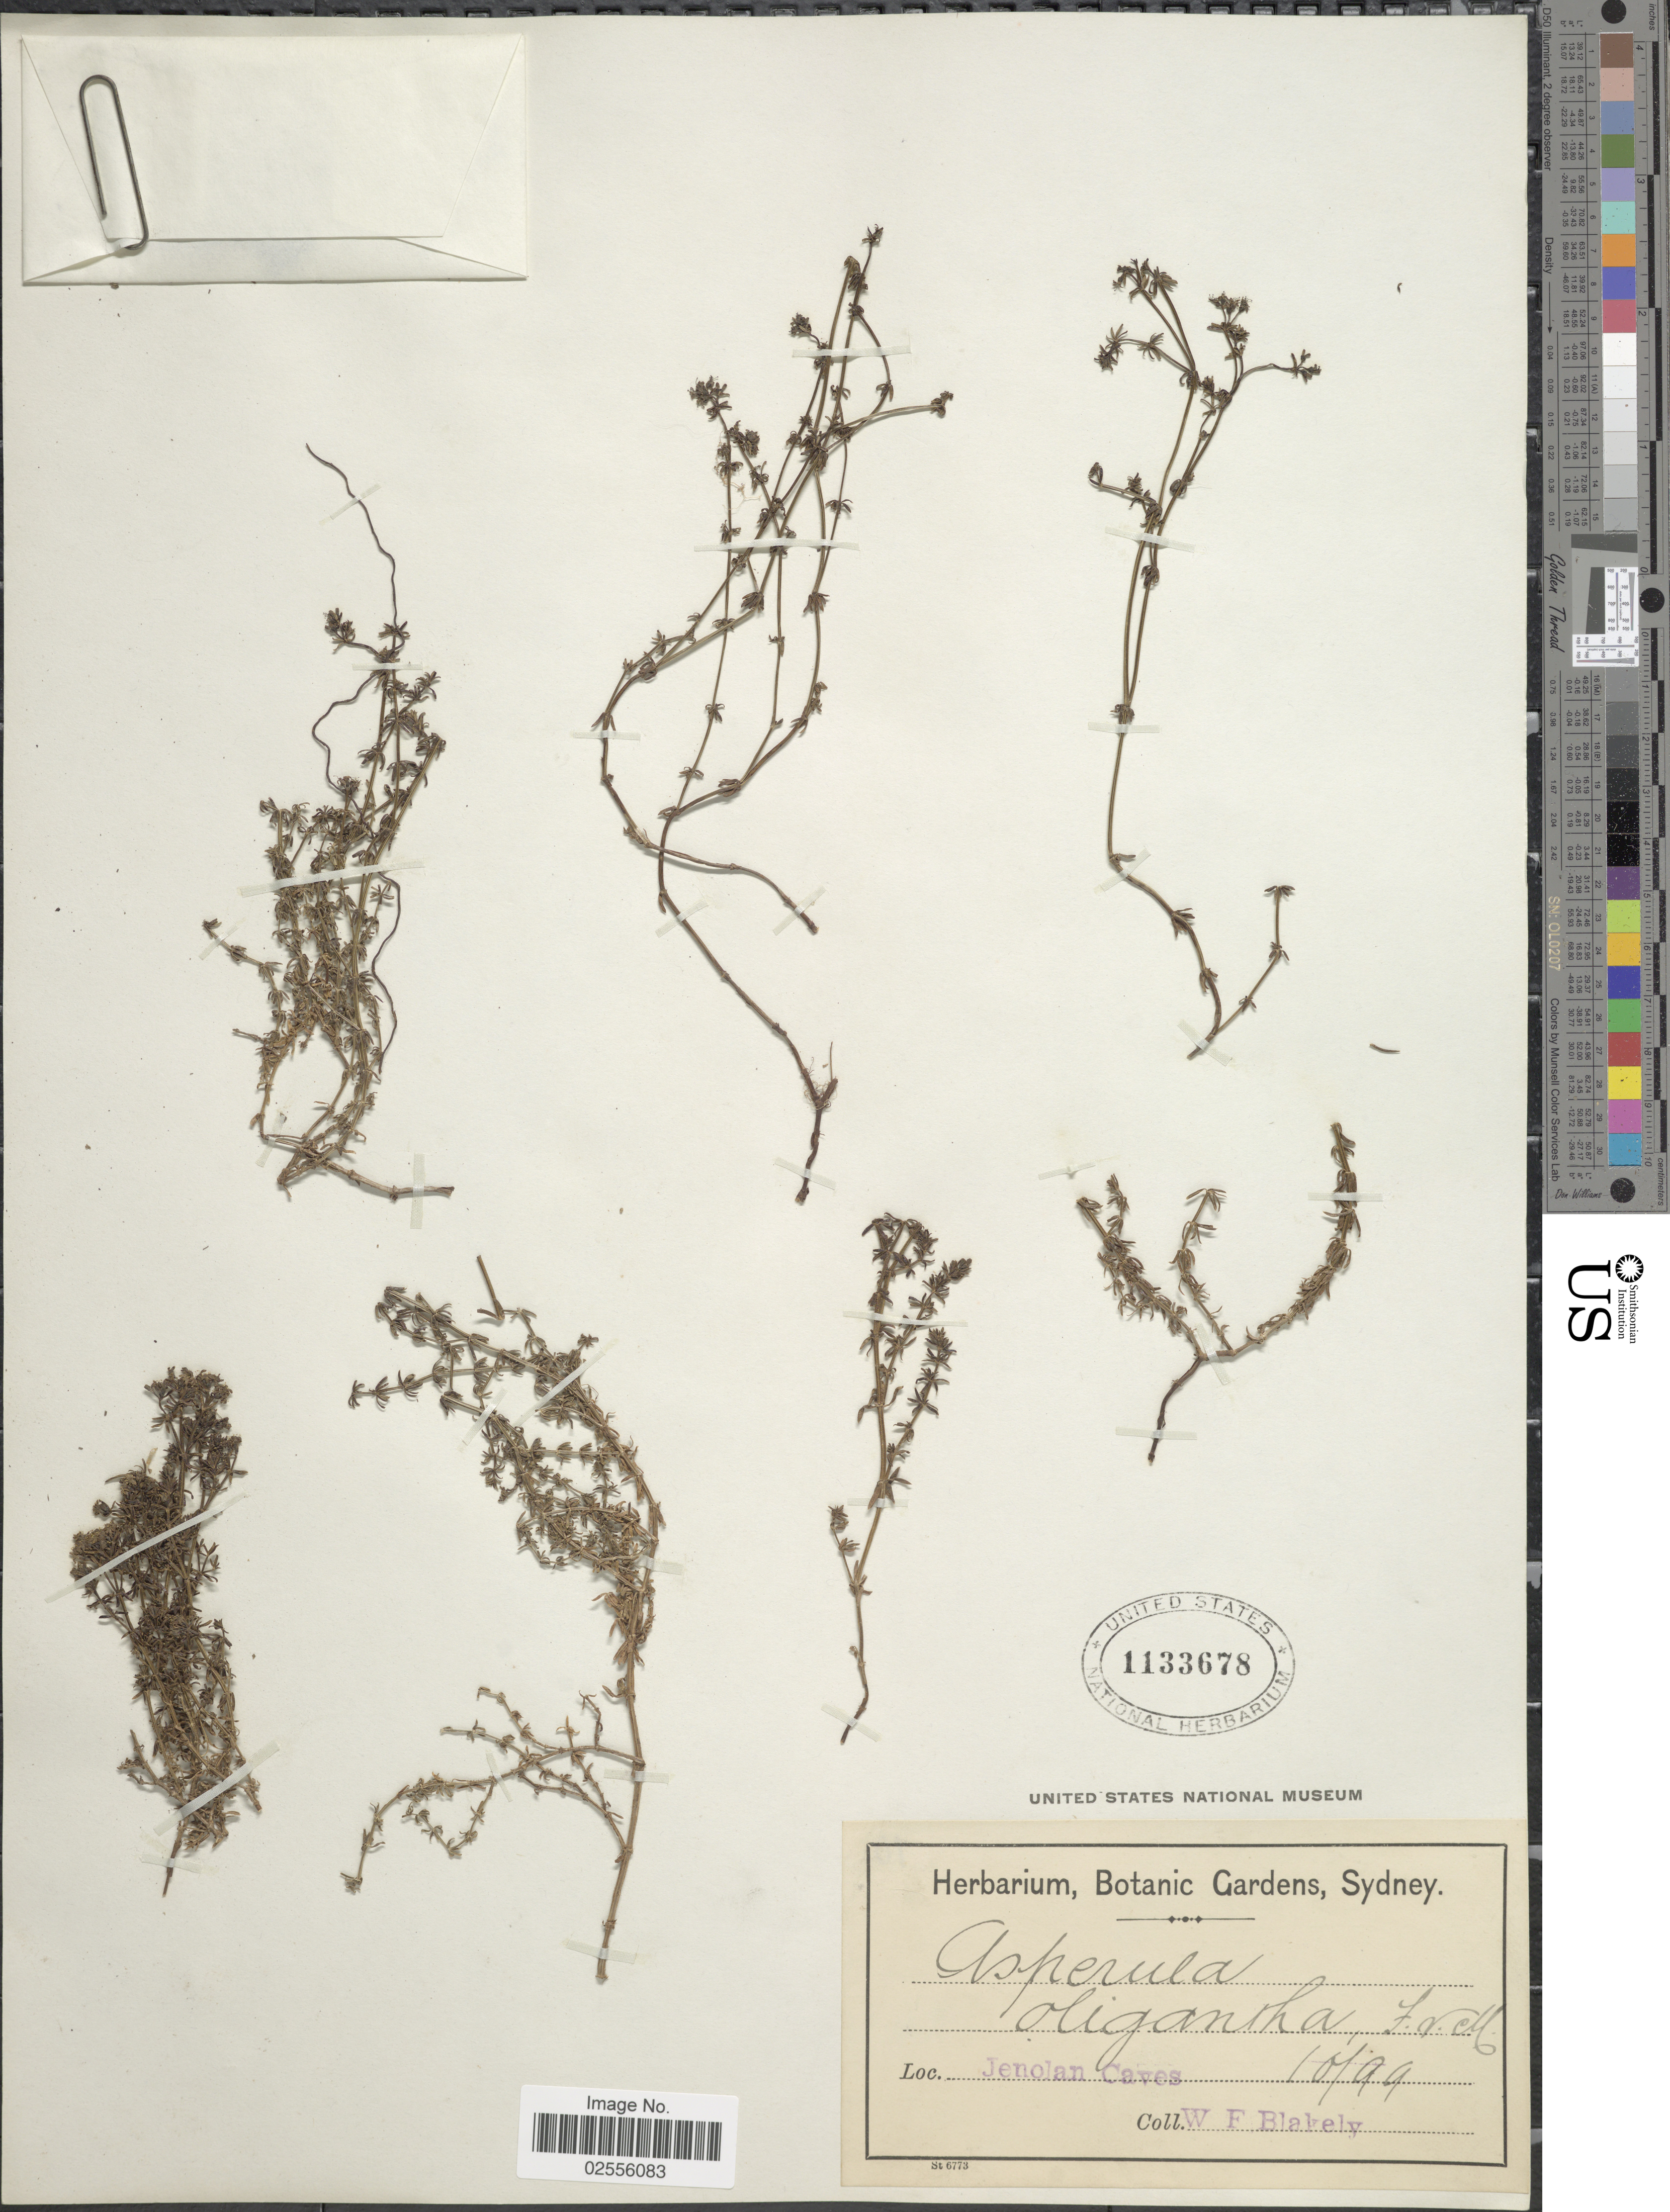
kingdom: Plantae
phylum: Tracheophyta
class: Magnoliopsida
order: Gentianales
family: Rubiaceae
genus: Asperula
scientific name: Asperula oligantha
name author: F. Muell. ex Miq.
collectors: W. Blakely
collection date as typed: Transcribed d/m/y: /10/99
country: Australia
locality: Jenolan Caves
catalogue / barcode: US 1133678